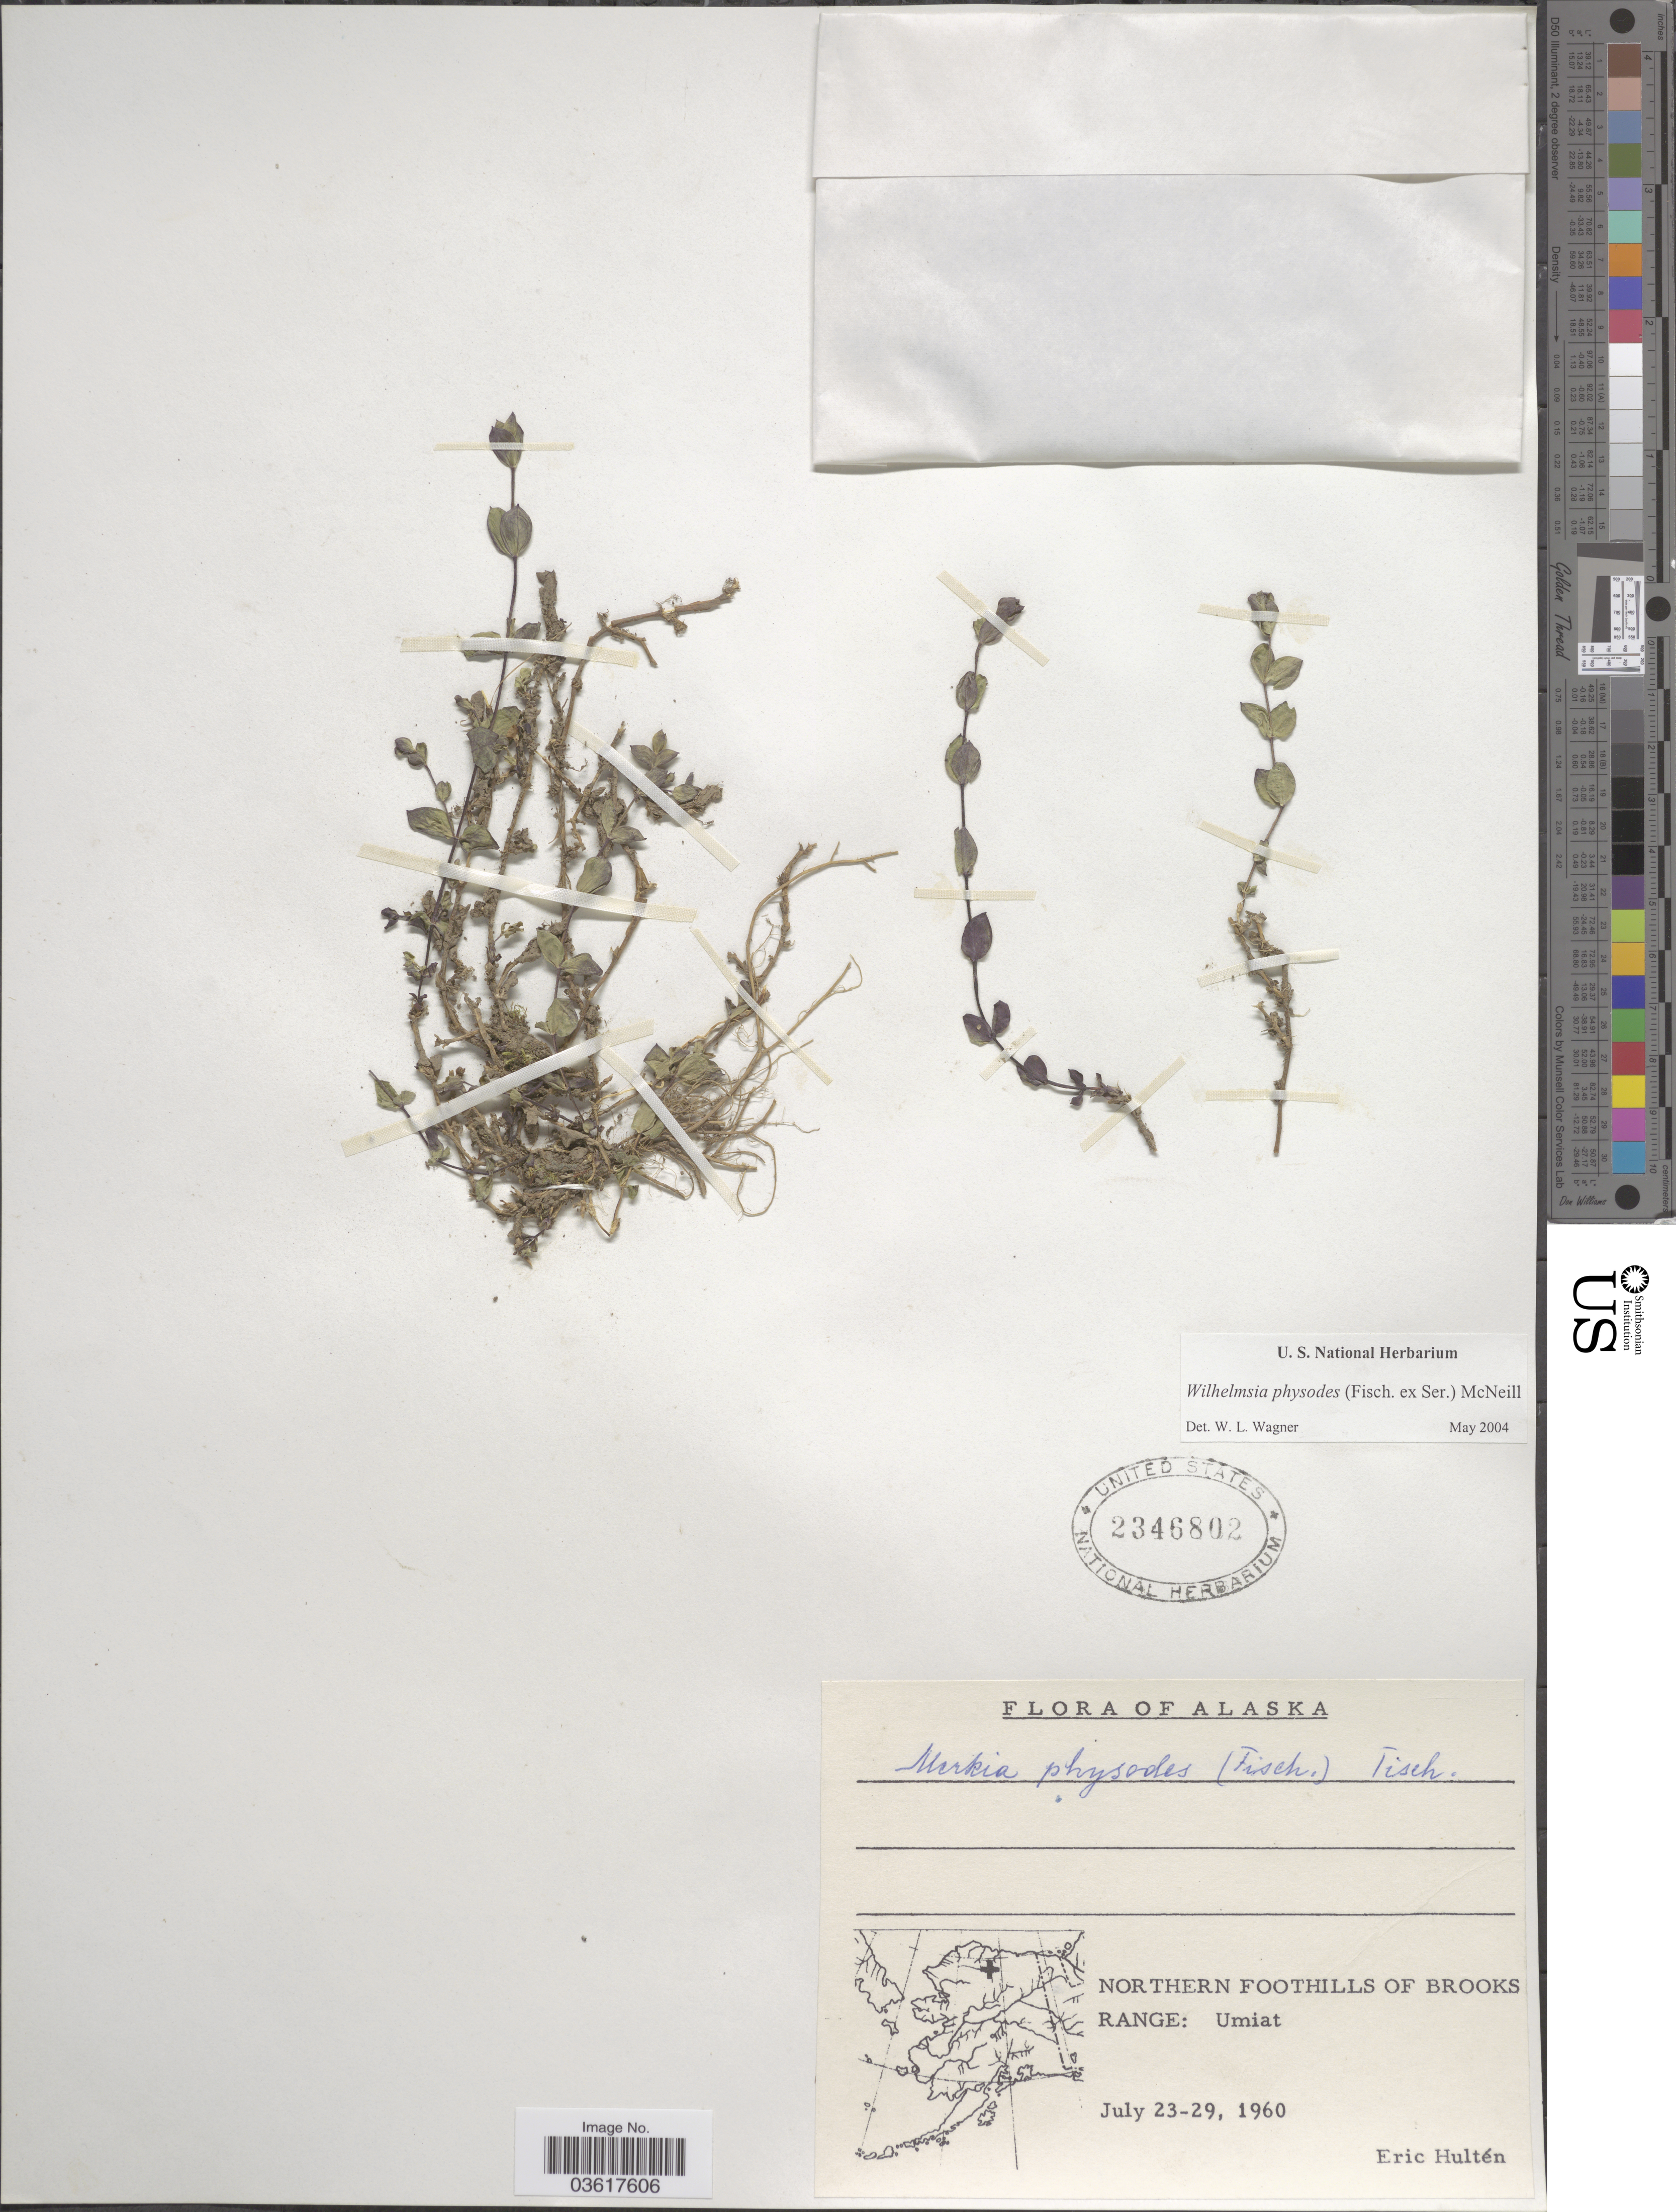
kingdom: Plantae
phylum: Tracheophyta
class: Magnoliopsida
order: Caryophyllales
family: Caryophyllaceae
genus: Wilhelmsia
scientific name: Wilhelmsia sp.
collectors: E. G. Hultén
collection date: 1960-07-23/1960-07-29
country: United States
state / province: Alaska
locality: Northern Foothills of Brooks Range: Umiat.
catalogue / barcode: US 2346802